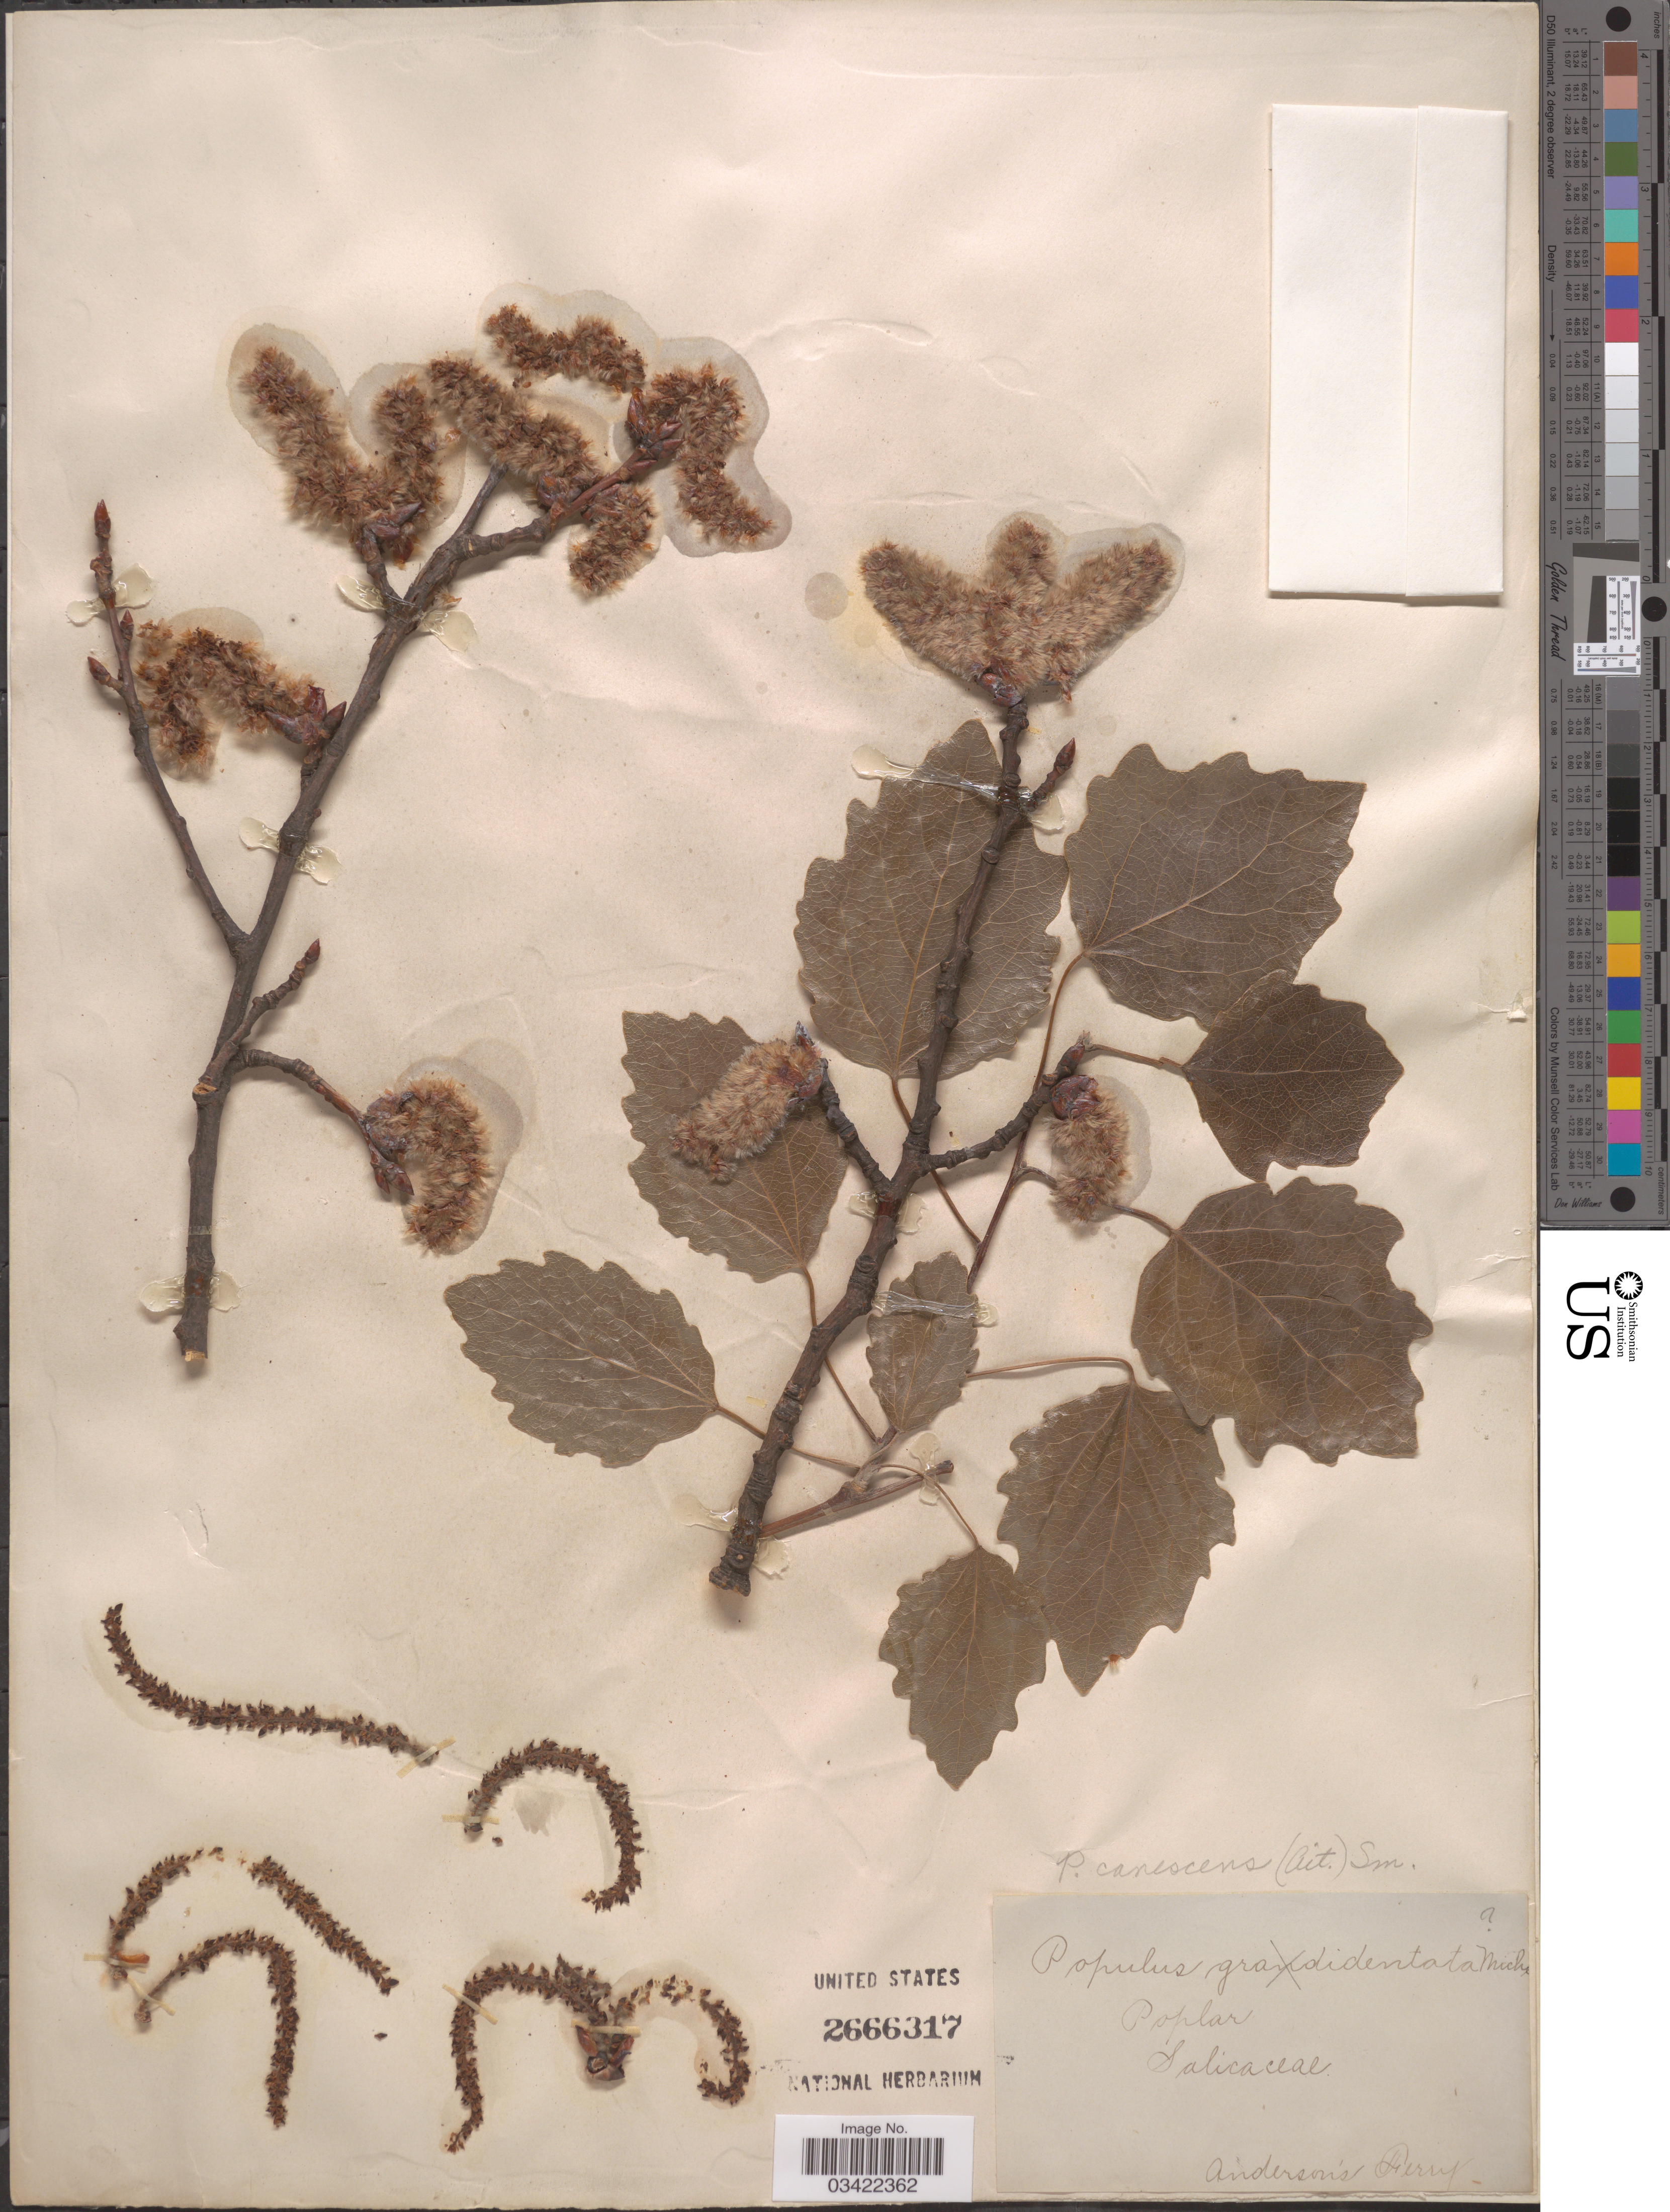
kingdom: Plantae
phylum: Tracheophyta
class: Magnoliopsida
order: Malpighiales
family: Salicaceae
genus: Populus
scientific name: Populus x rouleauana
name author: B. Boivin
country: United States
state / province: Kentucky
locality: Anderson's Ferry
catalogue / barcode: US 2666317